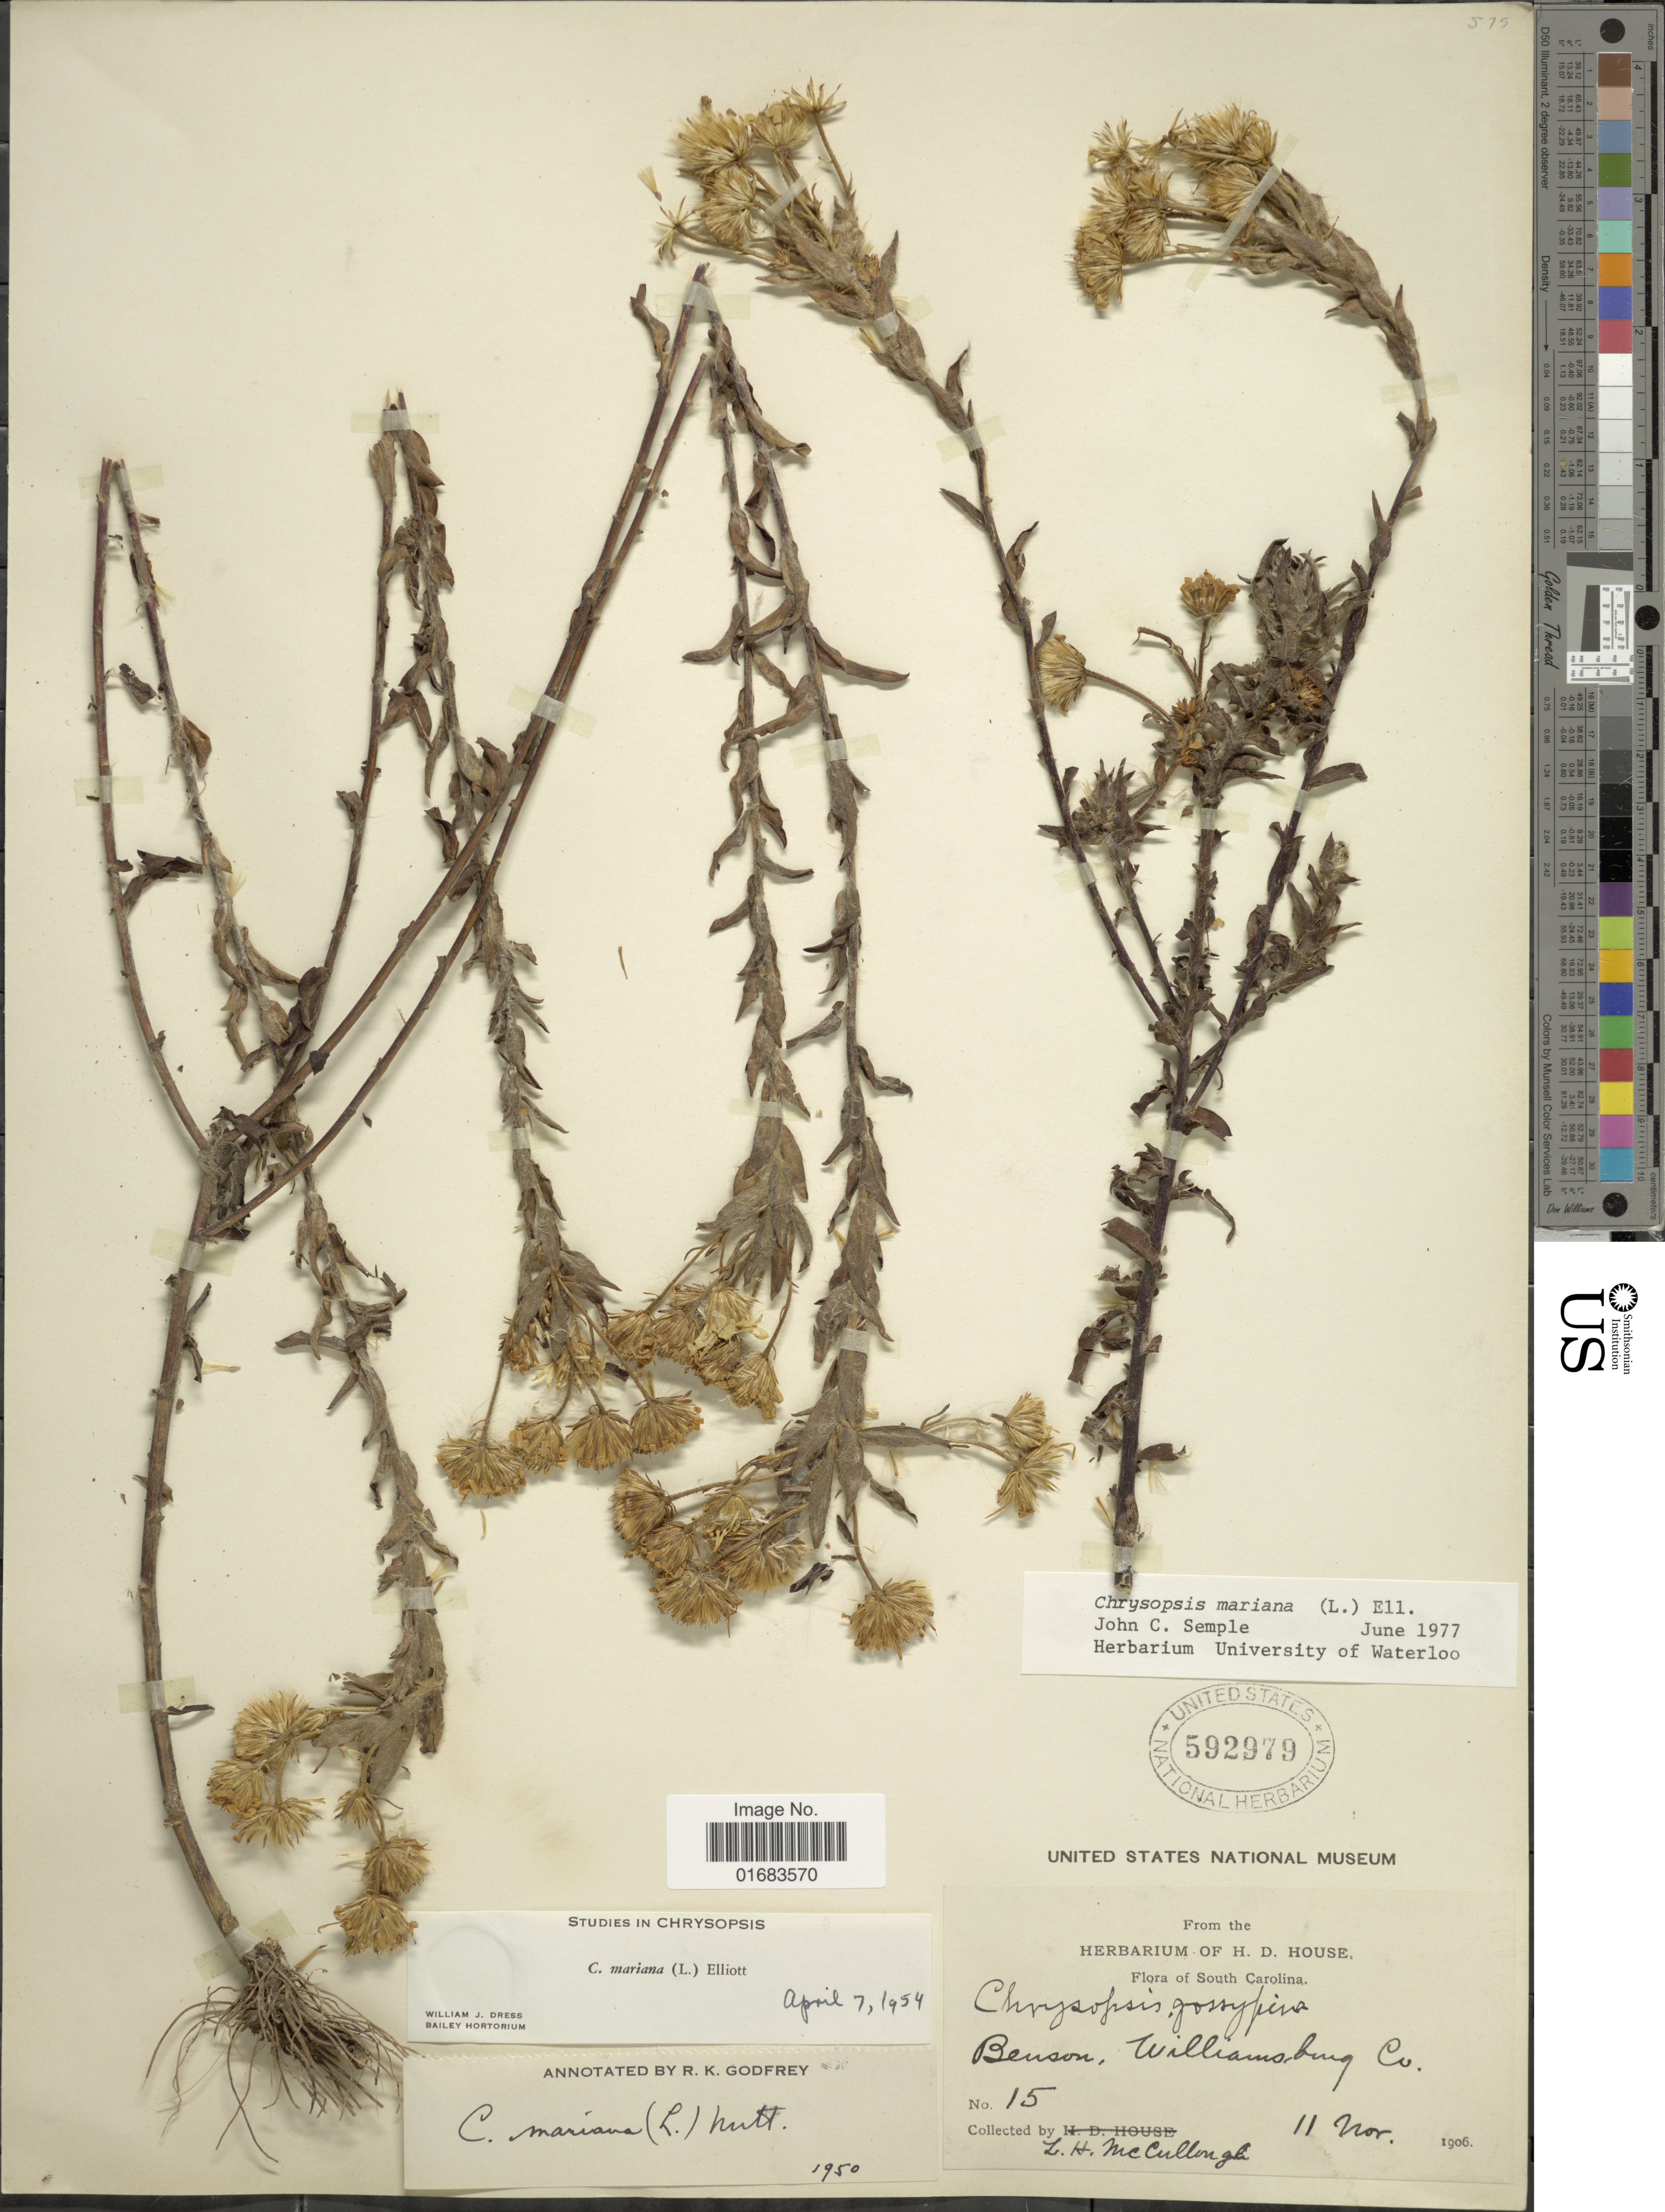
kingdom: Plantae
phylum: Tracheophyta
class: Magnoliopsida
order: Asterales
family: Asteraceae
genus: Chrysopsis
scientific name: Chrysopsis mariana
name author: (L.) Elliott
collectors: L. McCulloch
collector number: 15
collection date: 1906-11-11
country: United States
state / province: South Carolina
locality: Benson, Williamsburg Co.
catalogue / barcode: US 592979